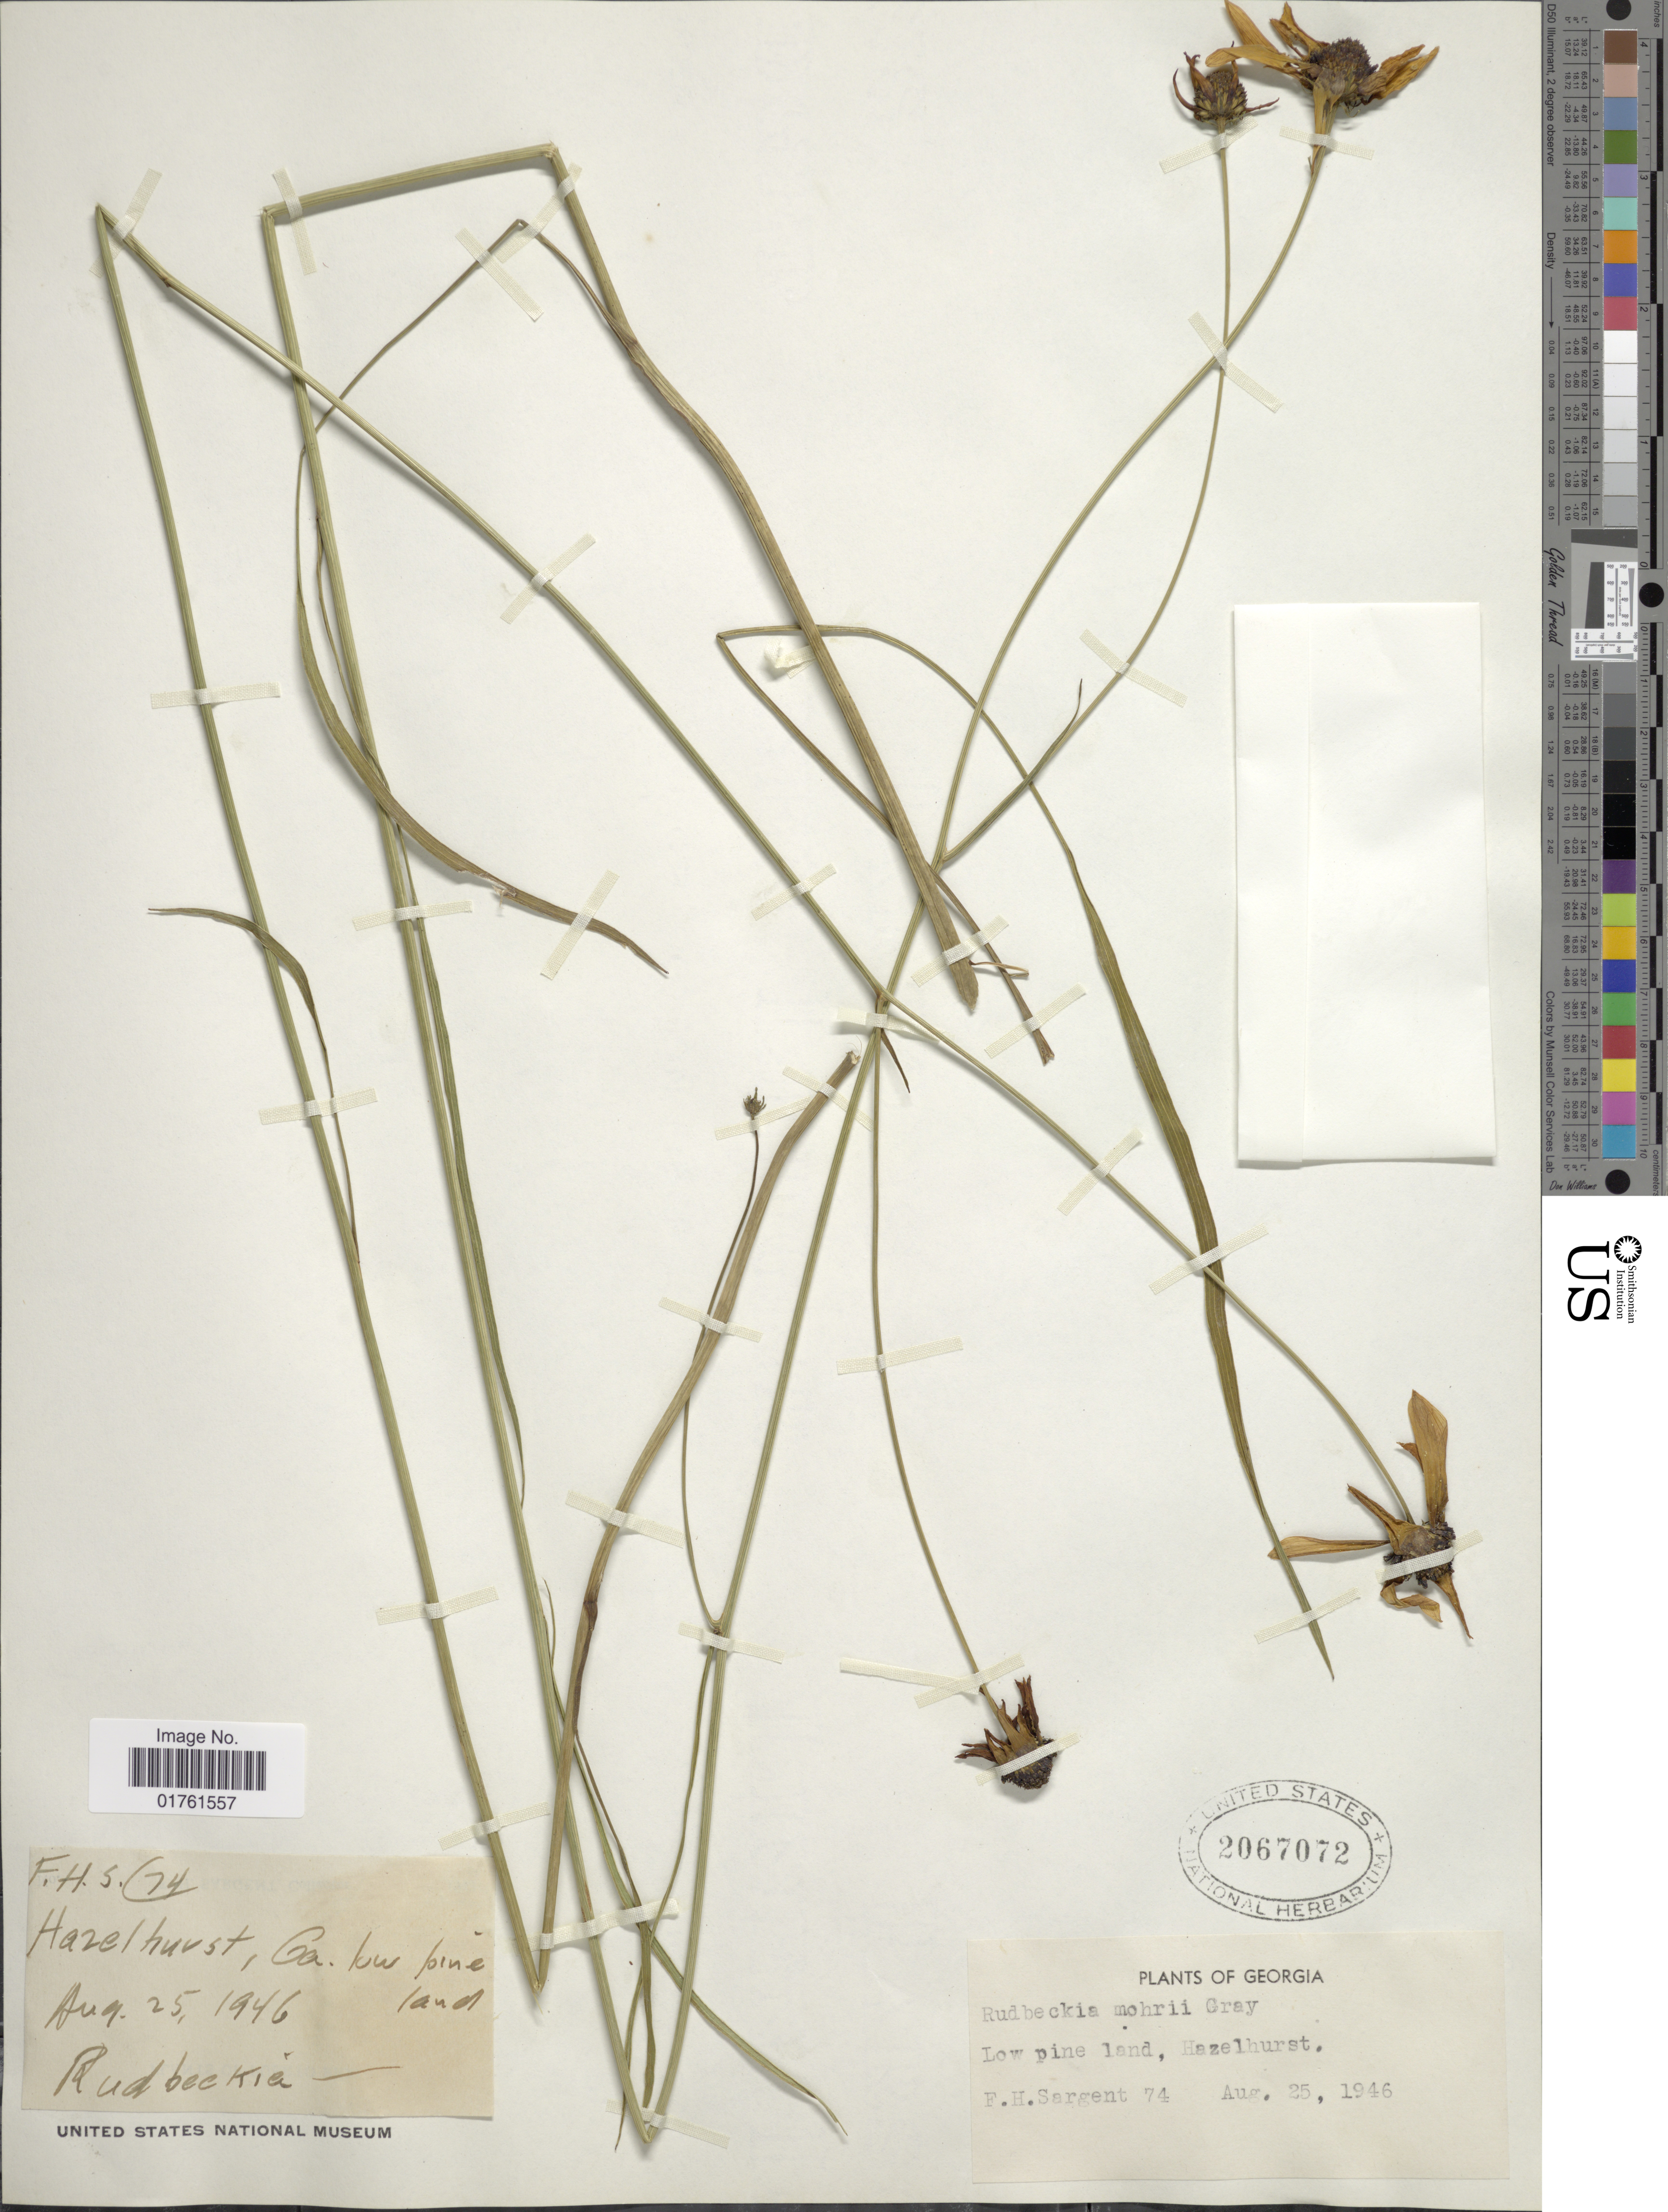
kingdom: Plantae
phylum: Tracheophyta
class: Magnoliopsida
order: Asterales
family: Asteraceae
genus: Rudbeckia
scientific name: Rudbeckia mohri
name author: A. Gray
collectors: F. H. Sargent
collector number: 74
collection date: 1946-08-25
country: United States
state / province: Georgia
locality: Low pine land, Hazelhurts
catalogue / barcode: US 2067072